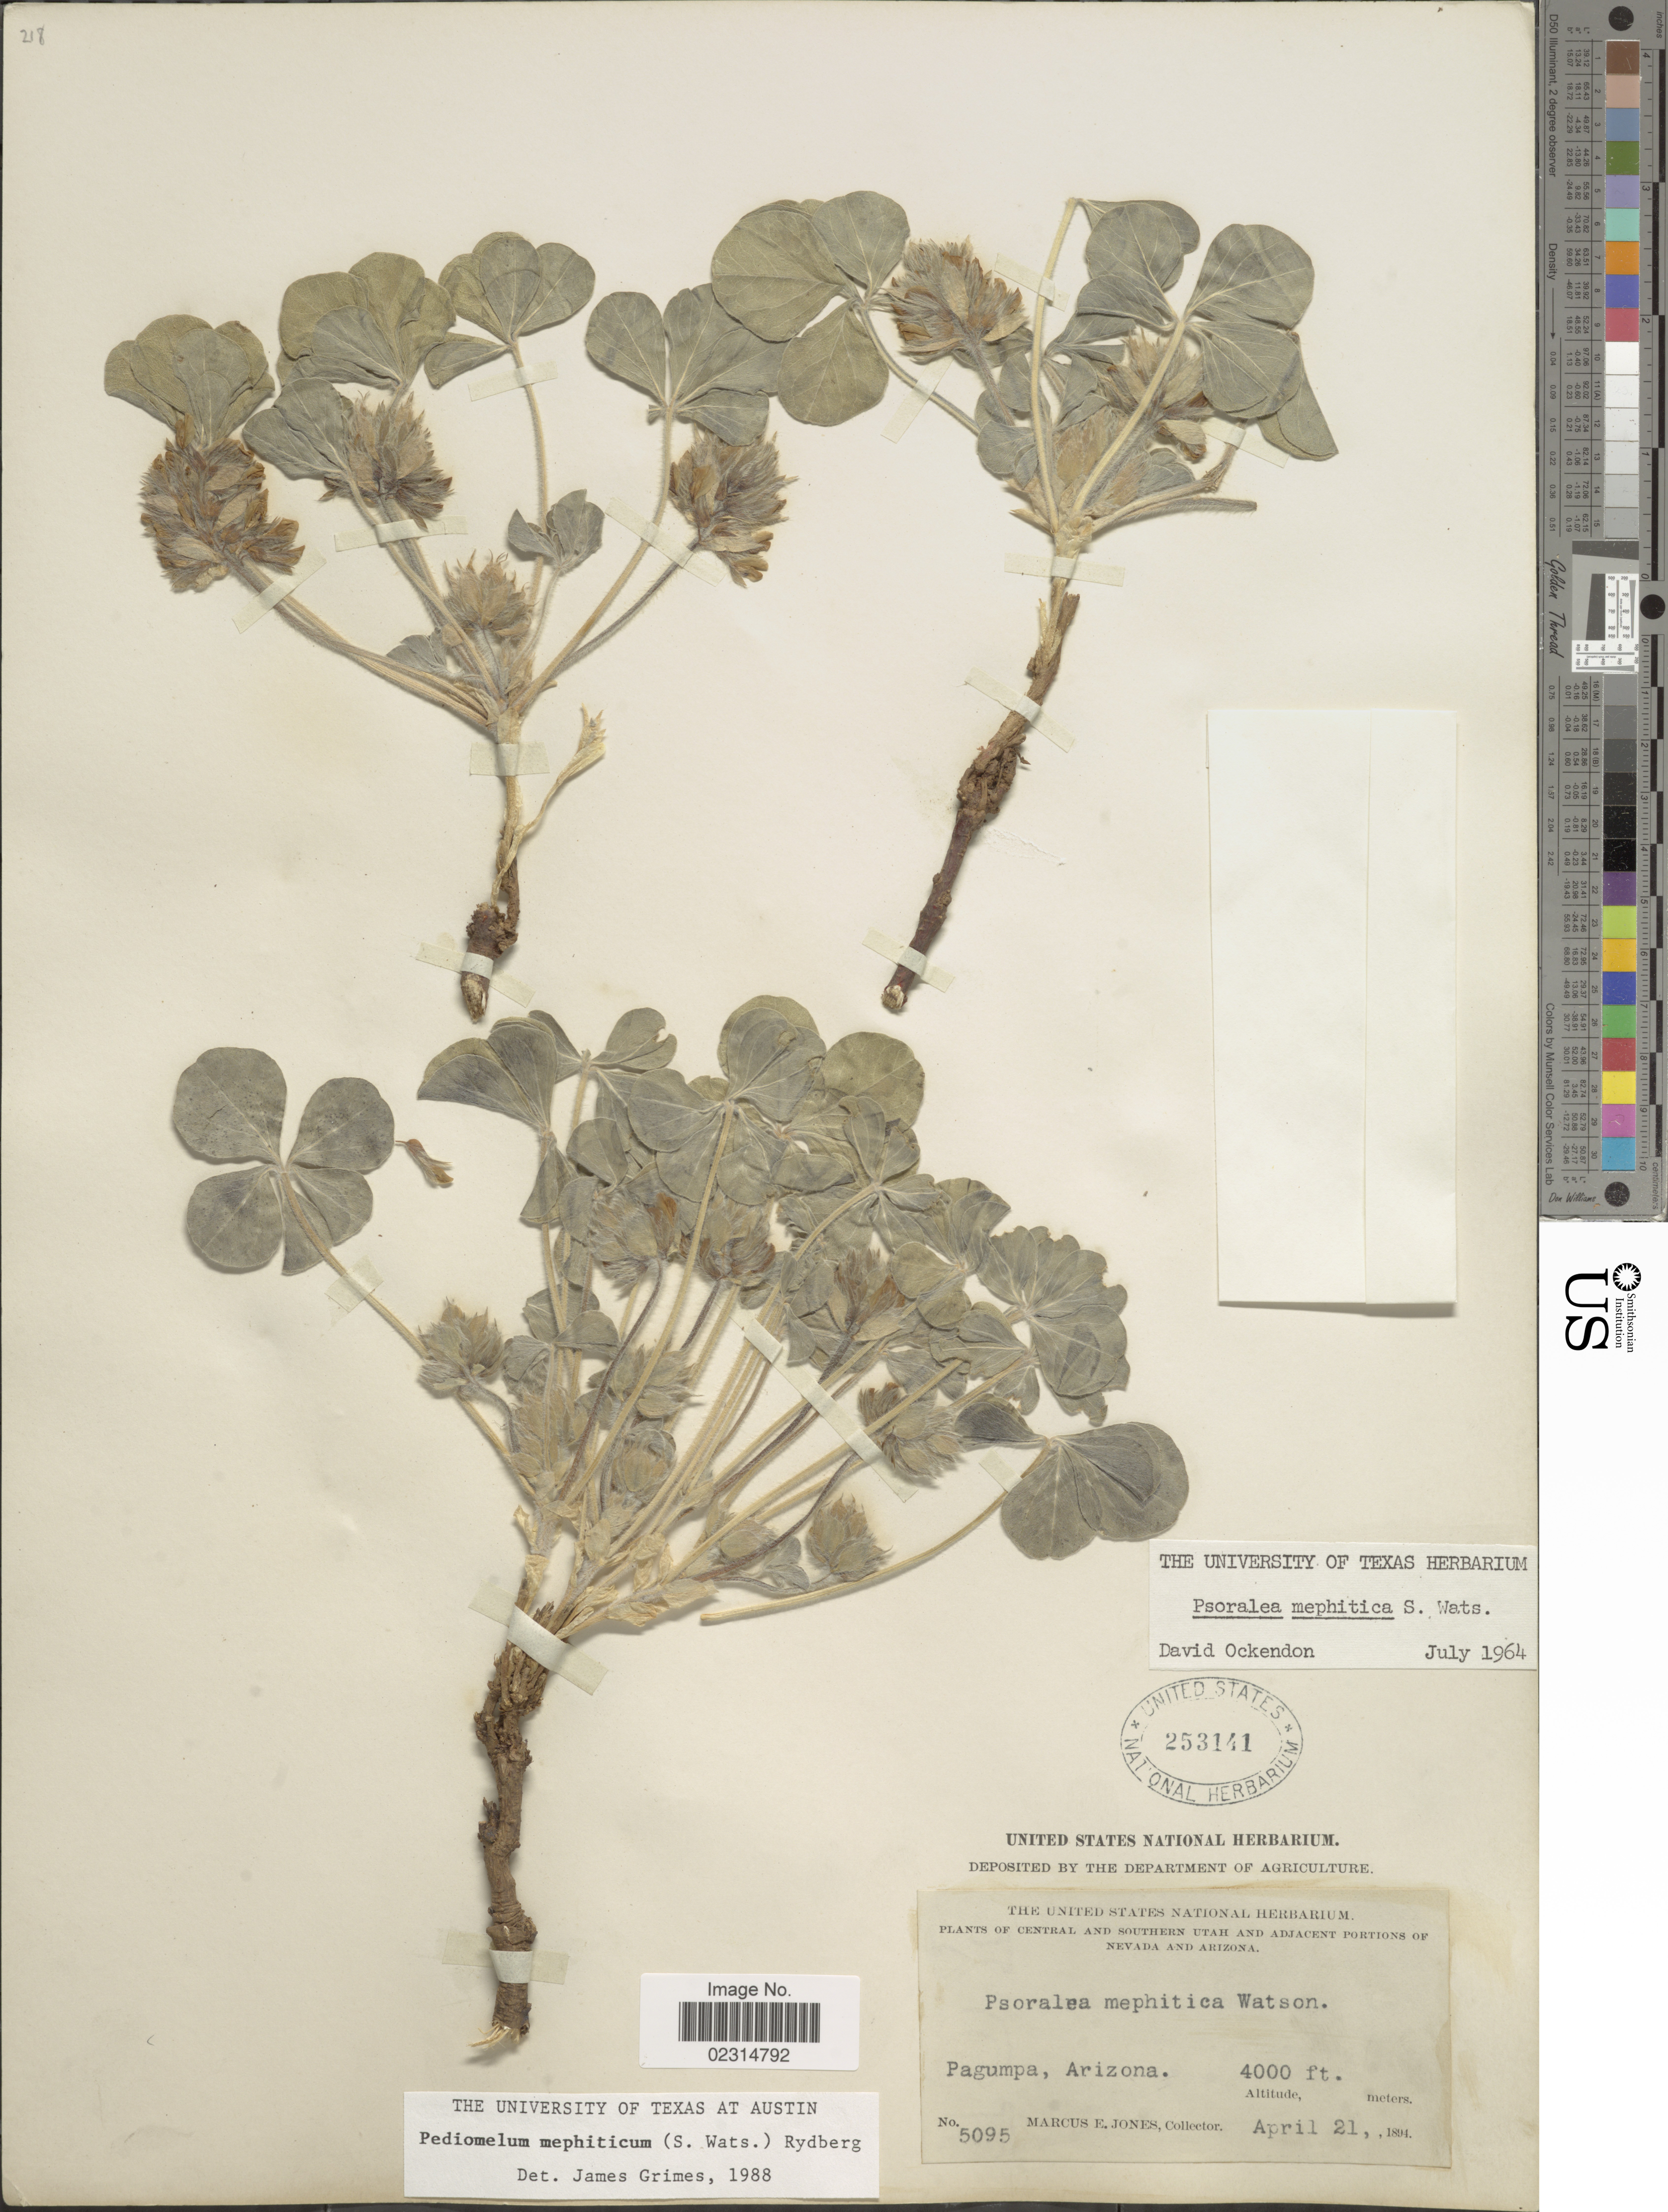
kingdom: Plantae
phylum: Tracheophyta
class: Magnoliopsida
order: Fabales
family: Fabaceae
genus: Pediomelum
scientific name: Pediomelum mephiticum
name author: (S. Watson) Rydb.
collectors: M. E. Jones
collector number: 5095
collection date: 1894-04-21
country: United States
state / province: Arizona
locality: Central and Southern Utah and Adjacent Portions of Nevada and Arizona, Pagumpa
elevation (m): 1219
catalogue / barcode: US 253141